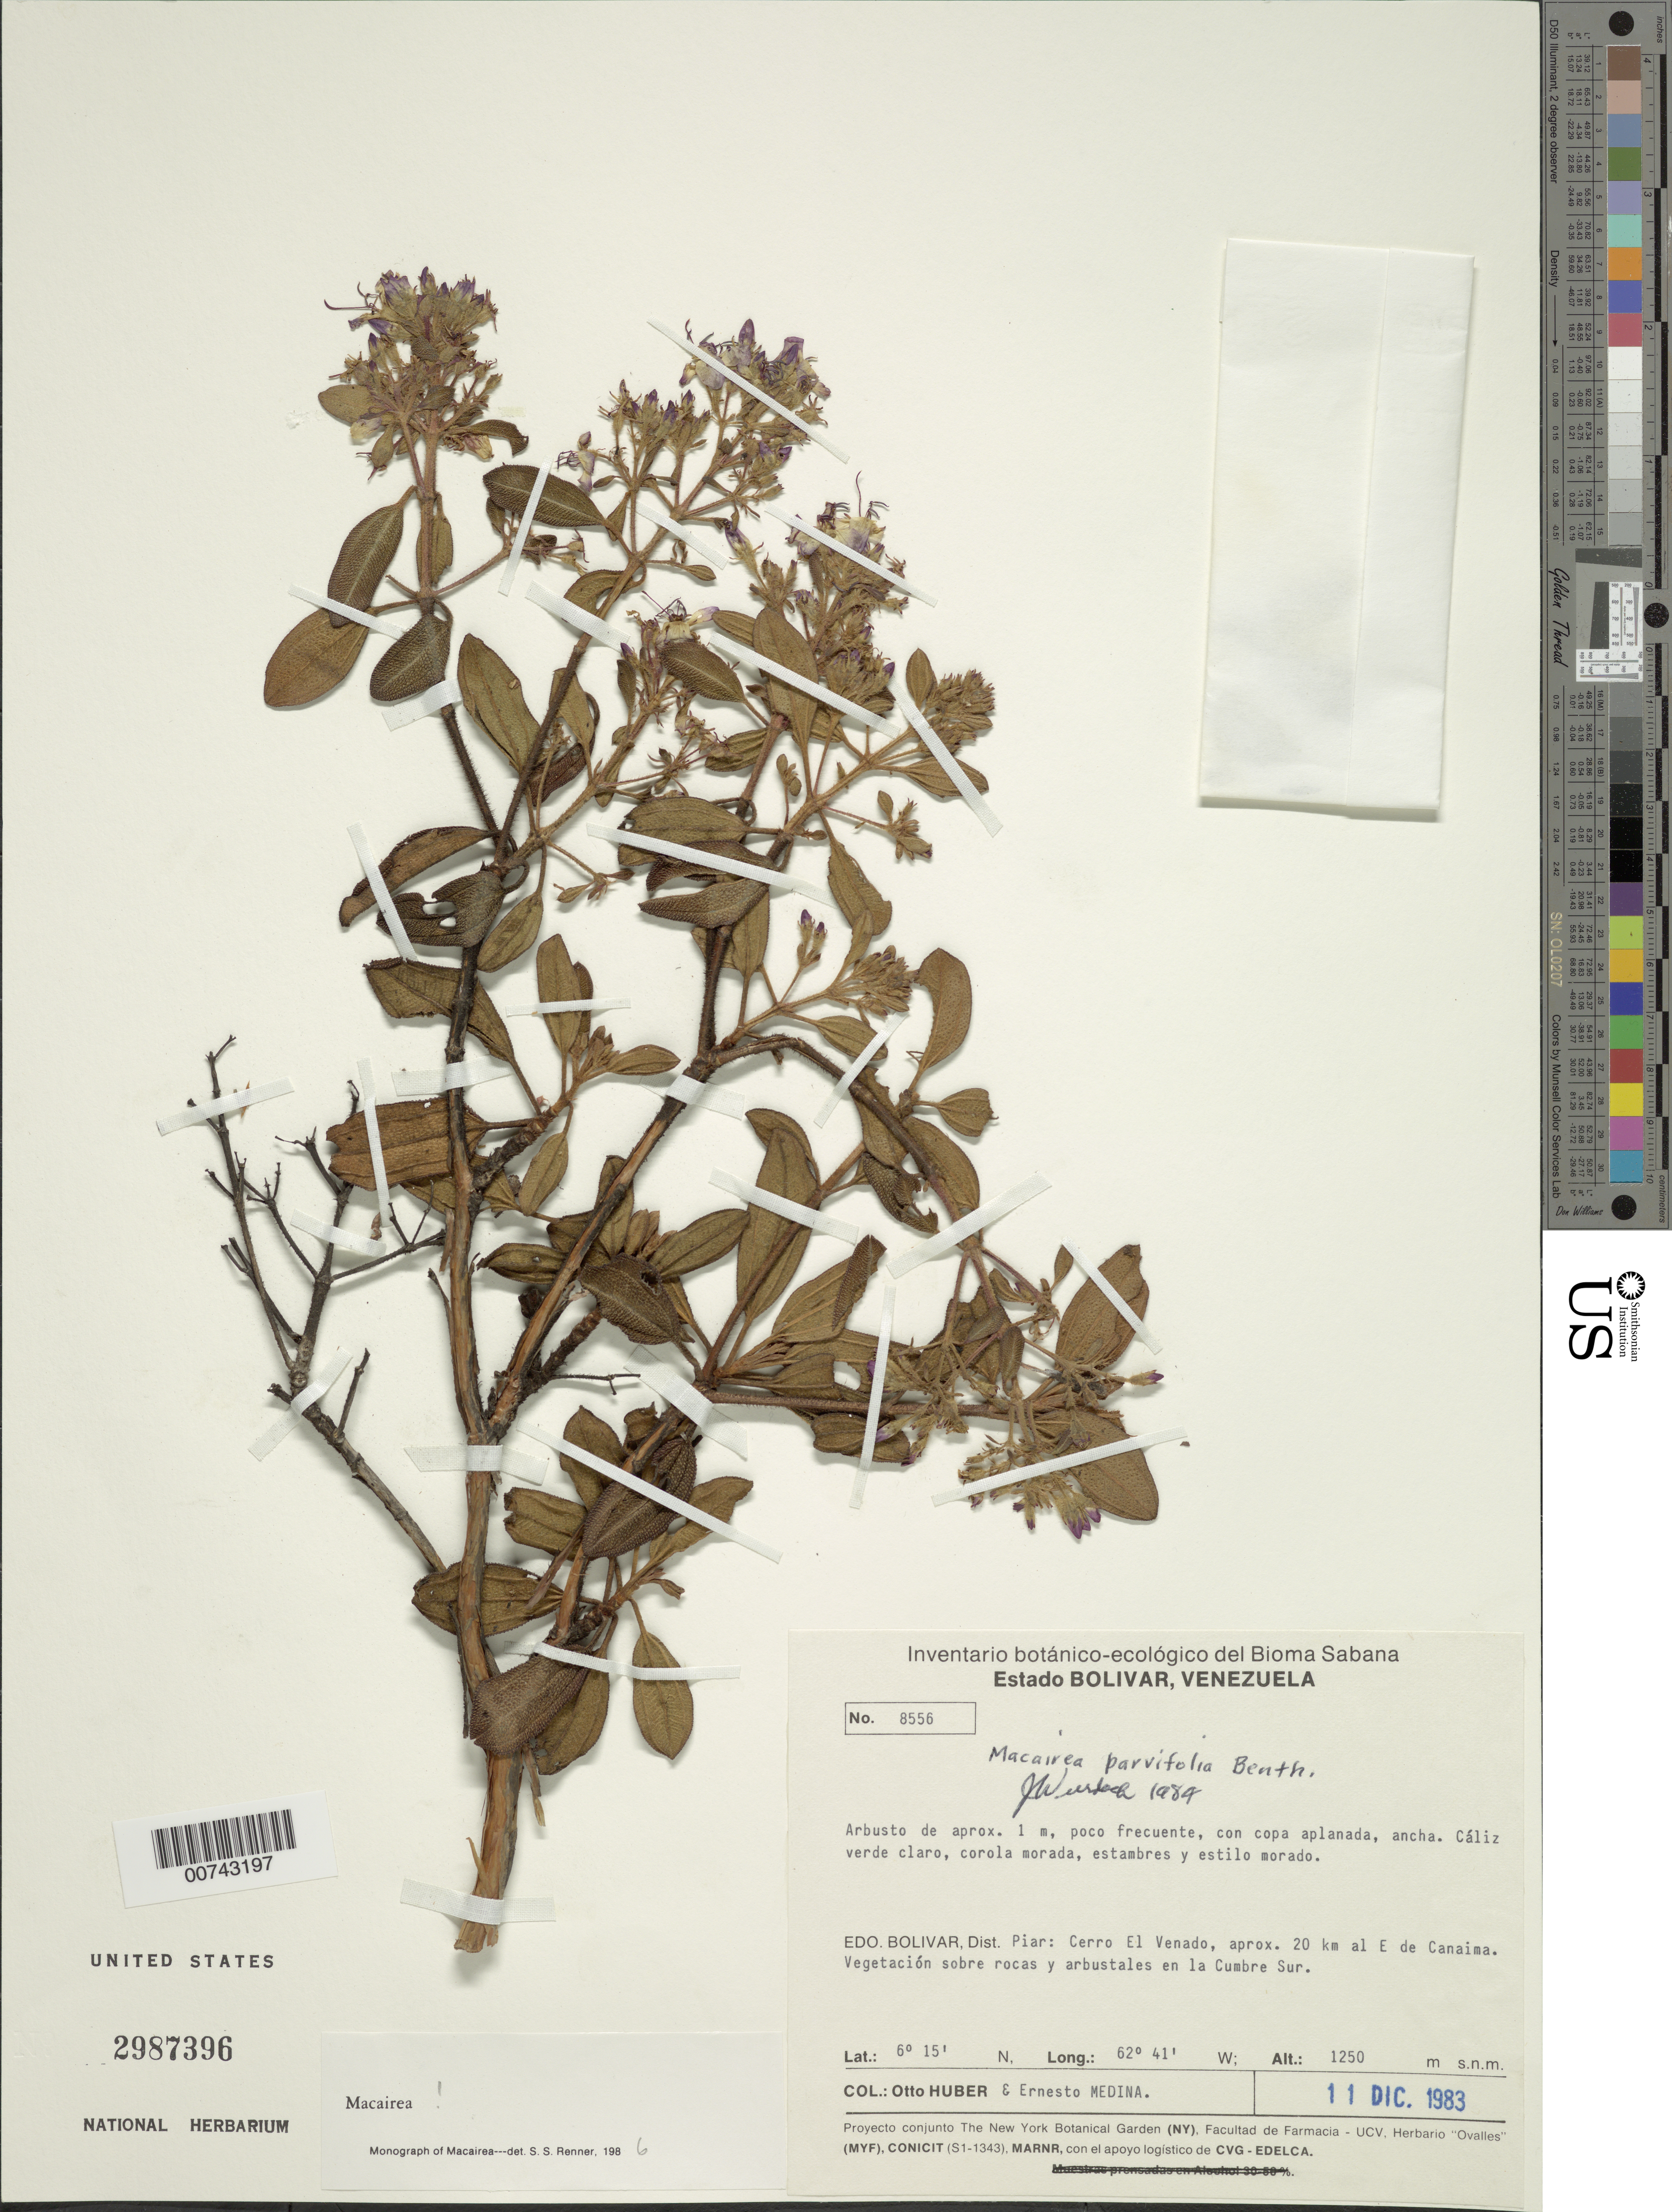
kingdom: Plantae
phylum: Tracheophyta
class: Magnoliopsida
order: Myrtales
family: Melastomataceae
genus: Macairea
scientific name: Macairea parvifolia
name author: Benth.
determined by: Wurdack, John J., (US), US (UNITED STATES)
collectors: O. Huber & E. Medina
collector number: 8556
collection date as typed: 11-Dec-83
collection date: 1983-12-11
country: Venezuela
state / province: Bolívar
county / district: Piar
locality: Cerro El Venado, aprox. 20 km al E de Canaima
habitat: Vegetación sobre rocas y arbustales en la Cumbre Sur.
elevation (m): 1250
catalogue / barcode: US 2987396